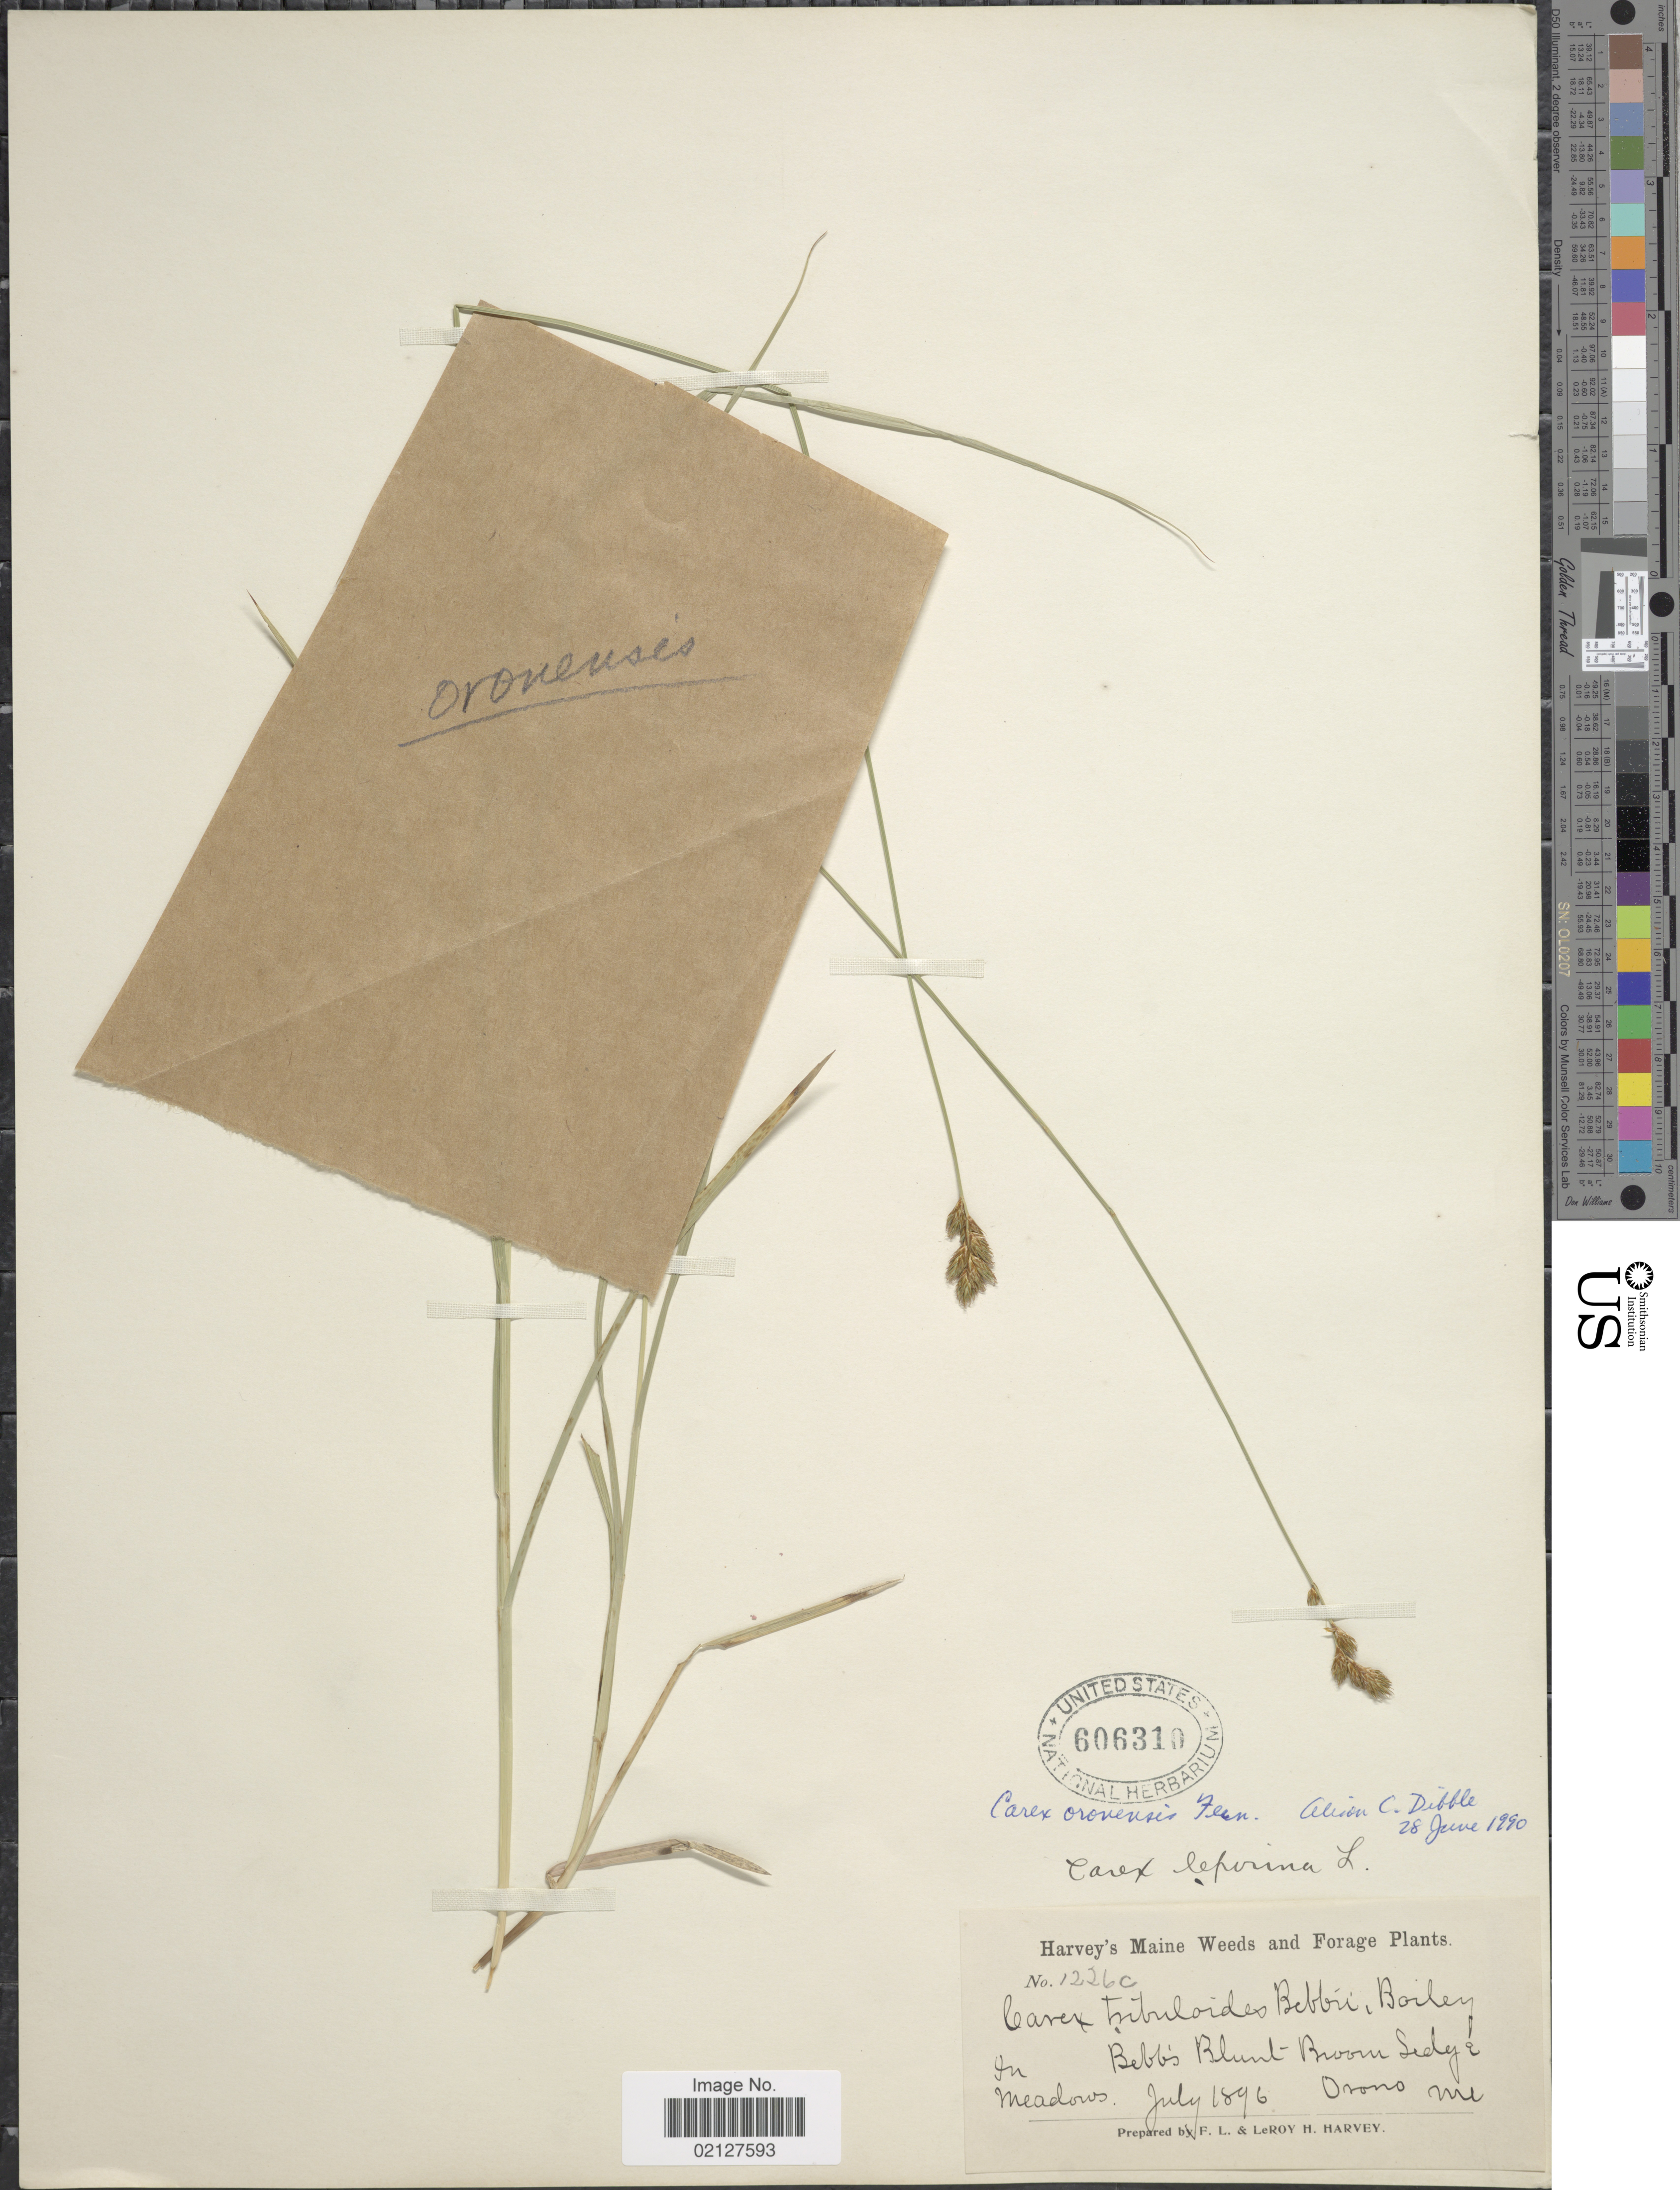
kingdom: Plantae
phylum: Tracheophyta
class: Liliopsida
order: Poales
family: Cyperaceae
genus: Carex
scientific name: Carex oronensis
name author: Fernald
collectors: F. L. Harvey & L. H. Harvey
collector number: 1226c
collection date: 1896-07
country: United States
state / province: Maine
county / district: Penobscot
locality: Bebb's Blunt Broom Sedge Meadows, Orono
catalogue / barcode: US 606310